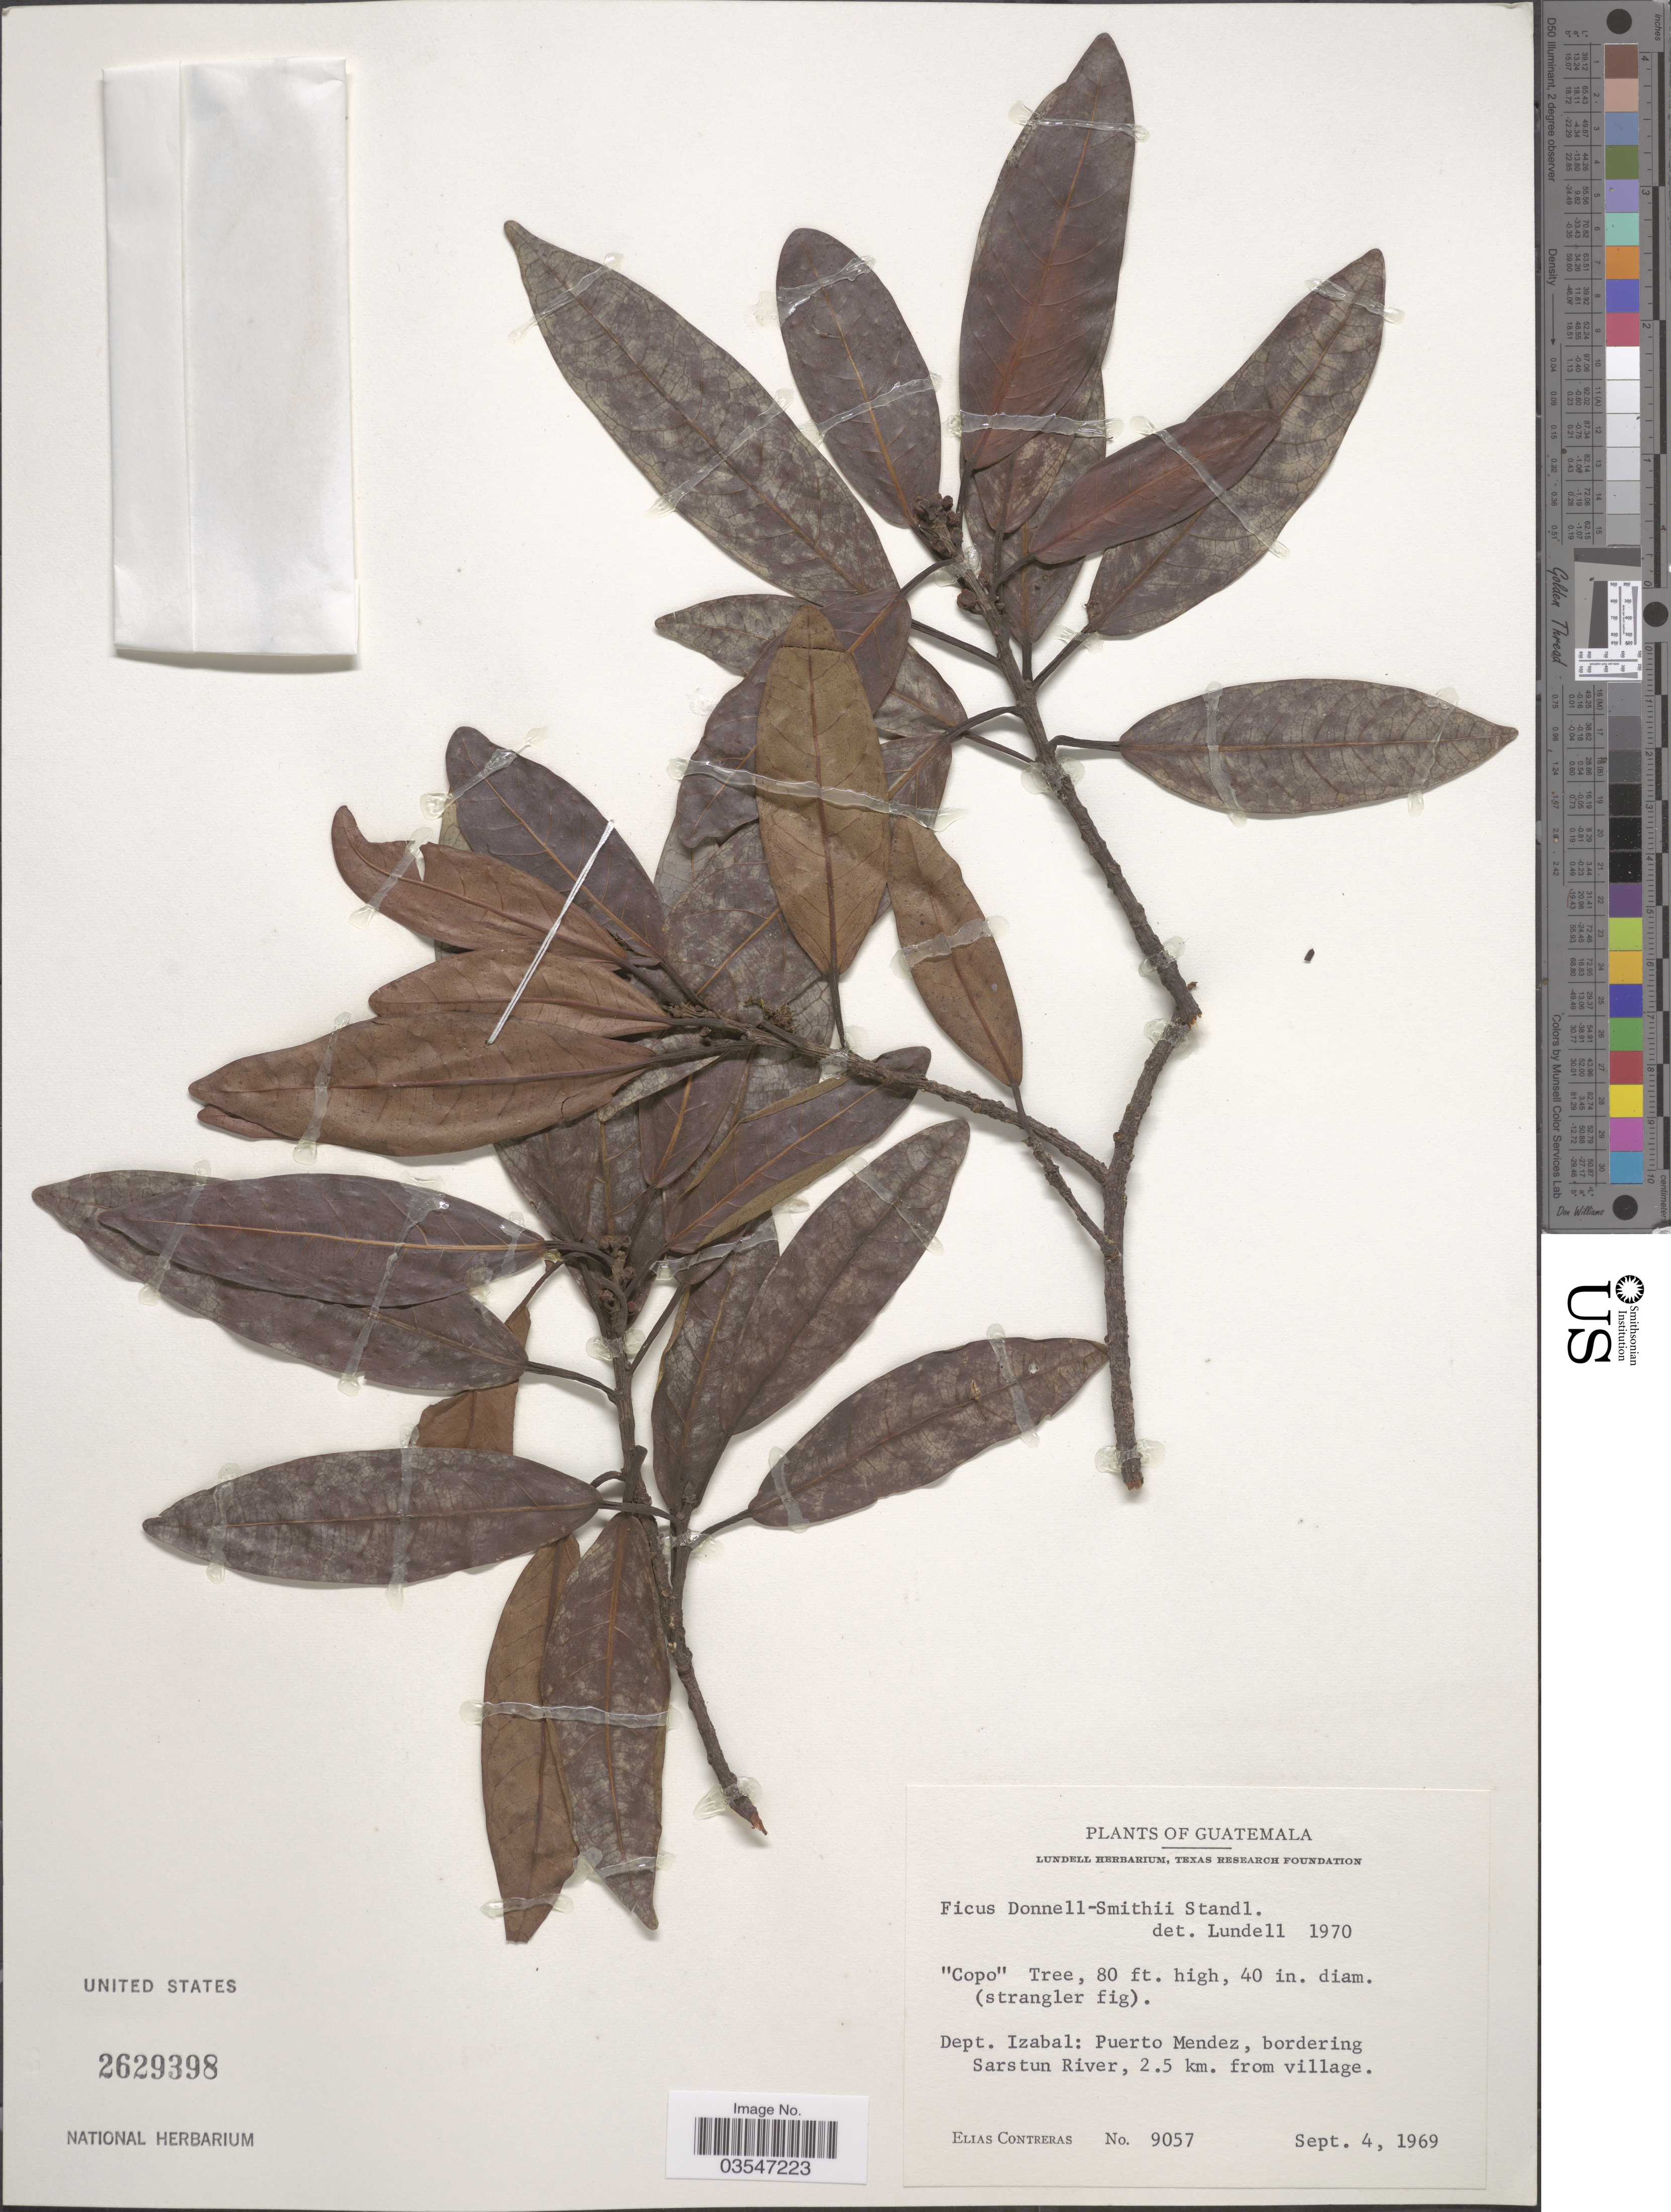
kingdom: Plantae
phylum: Tracheophyta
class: Magnoliopsida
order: Rosales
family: Moraceae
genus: Ficus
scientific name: Ficus donnell-smithii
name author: Standl.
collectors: E. Contreras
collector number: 9057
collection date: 1969-09-04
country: Guatemala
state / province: Izabal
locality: Dept. Izabal: Puerto Mendez, bordering Sarstun River, 2.5 km. from village.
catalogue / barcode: US 2629398